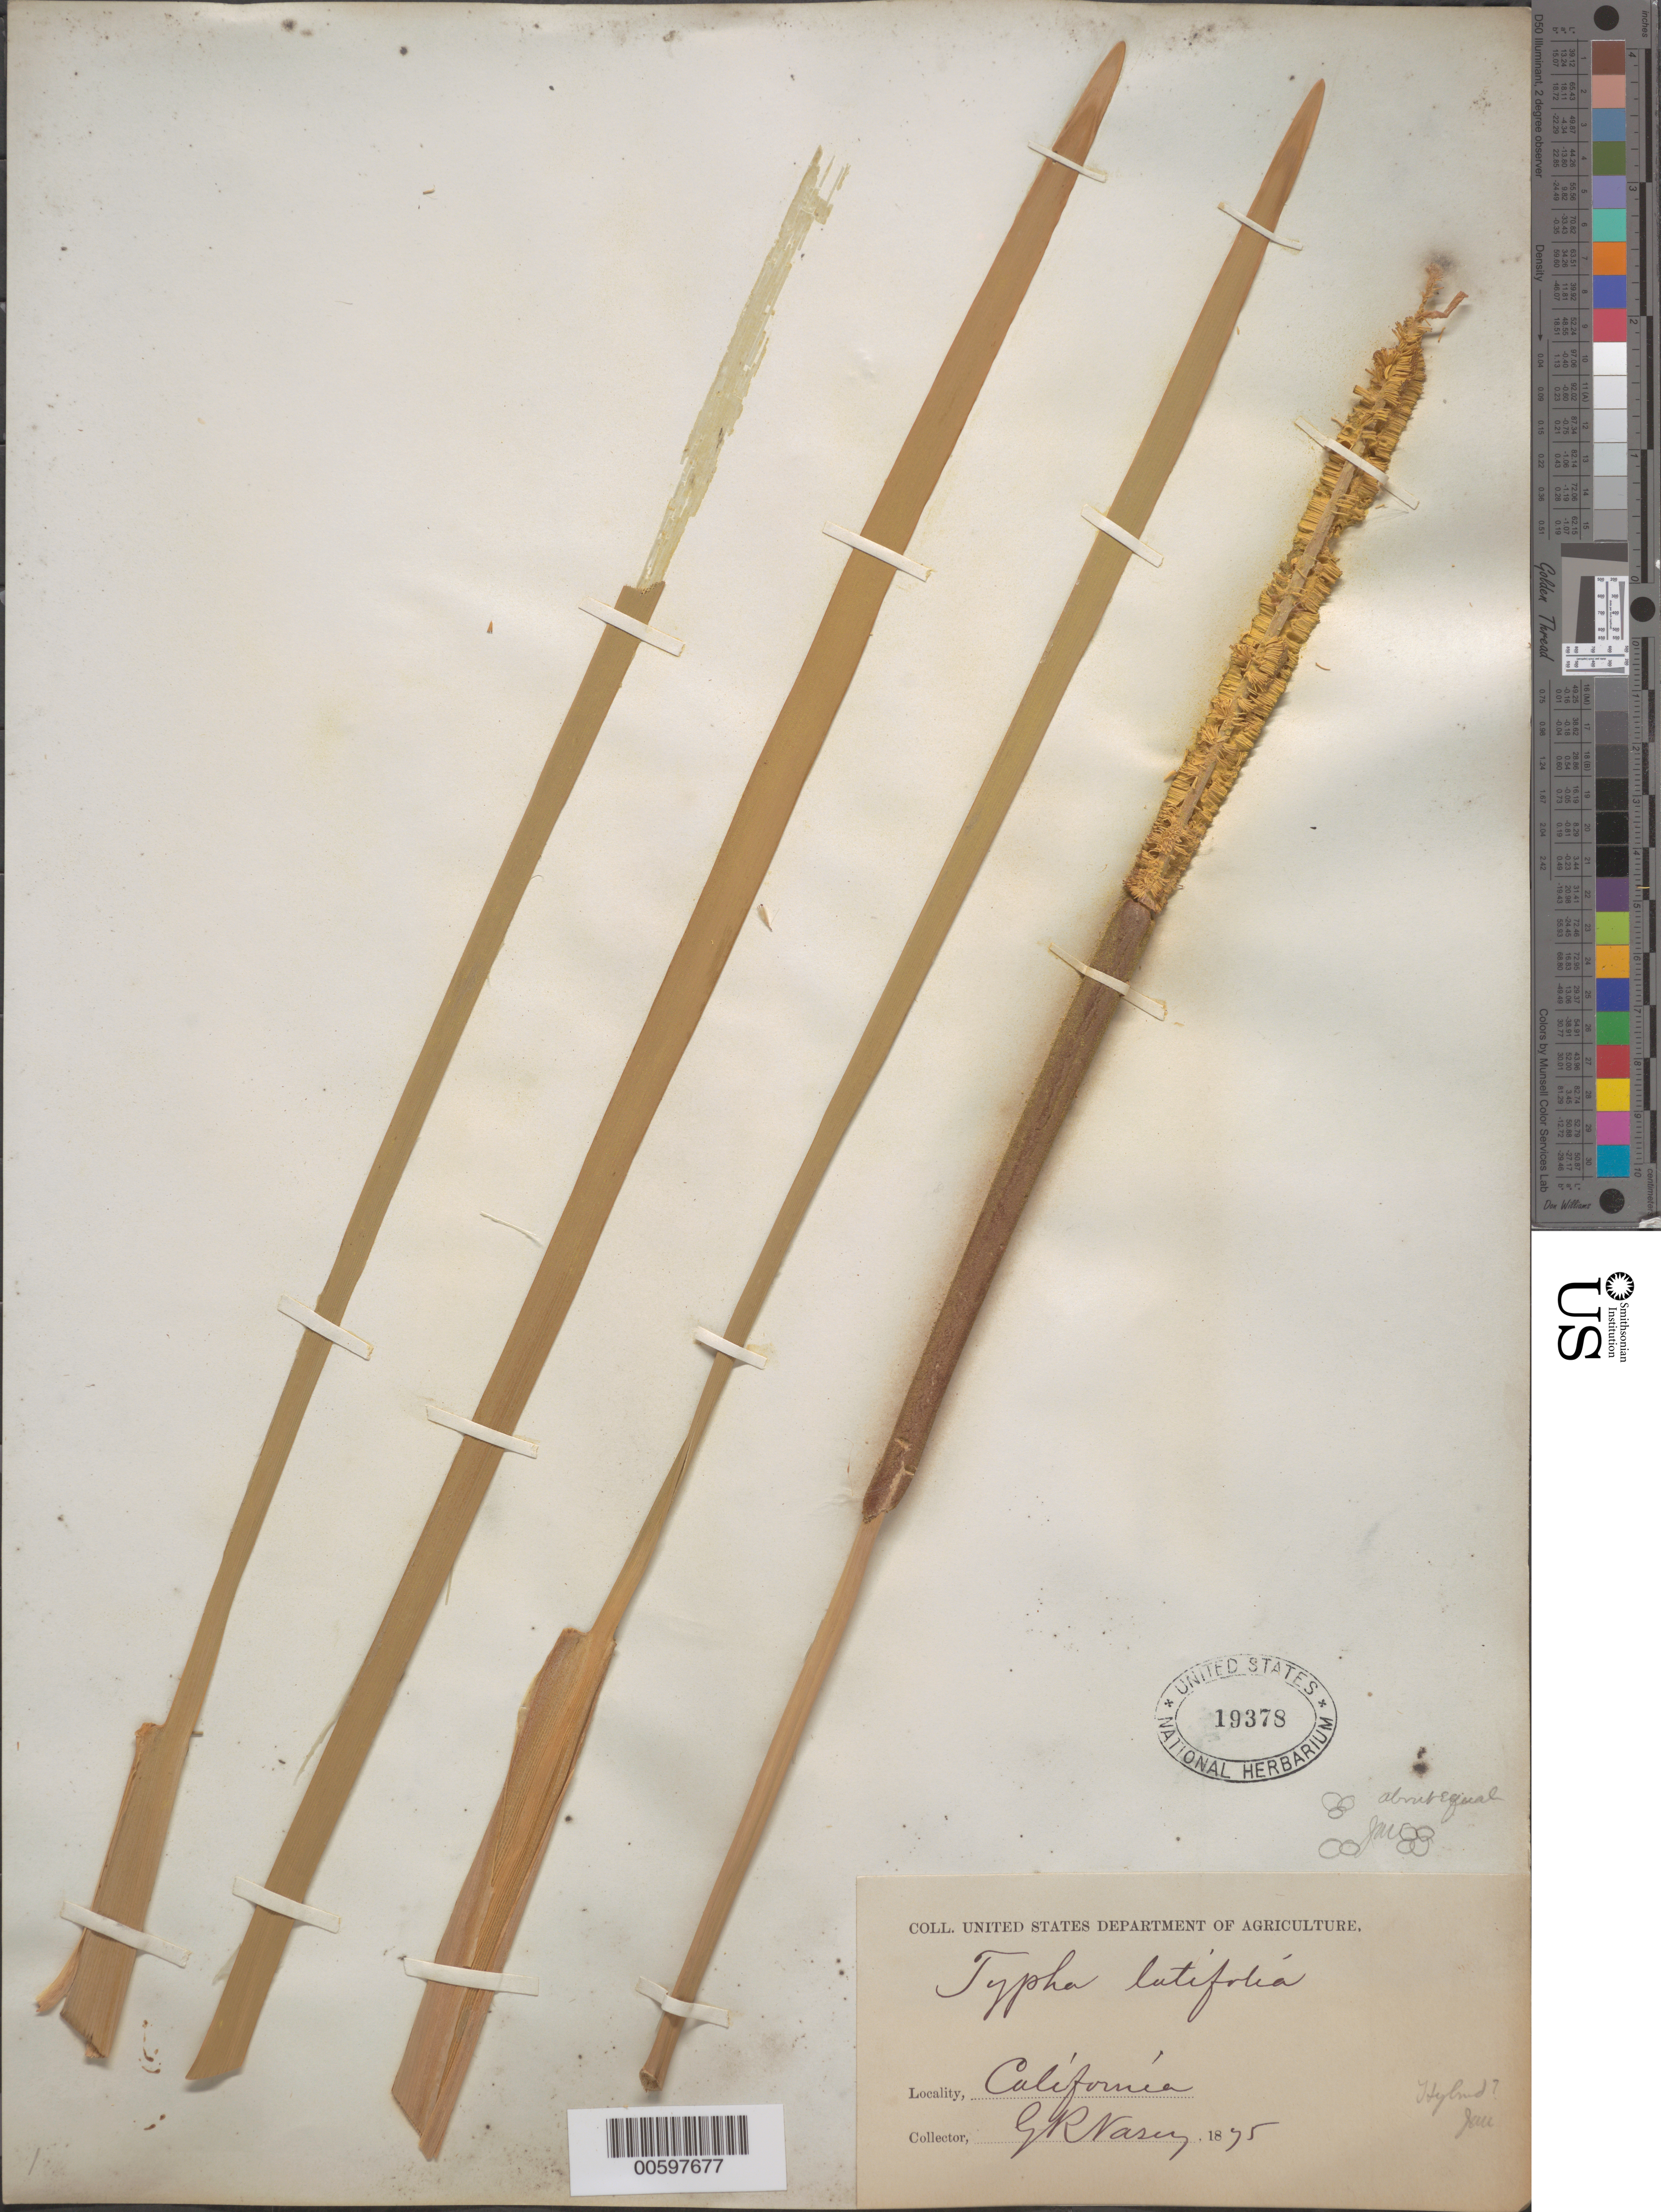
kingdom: Plantae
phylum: Tracheophyta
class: Liliopsida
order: Poales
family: Typhaceae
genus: Typha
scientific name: Typha latifolia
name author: L.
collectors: G. R. Vasey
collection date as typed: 1875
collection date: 1875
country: United States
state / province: California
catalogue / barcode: US 19378